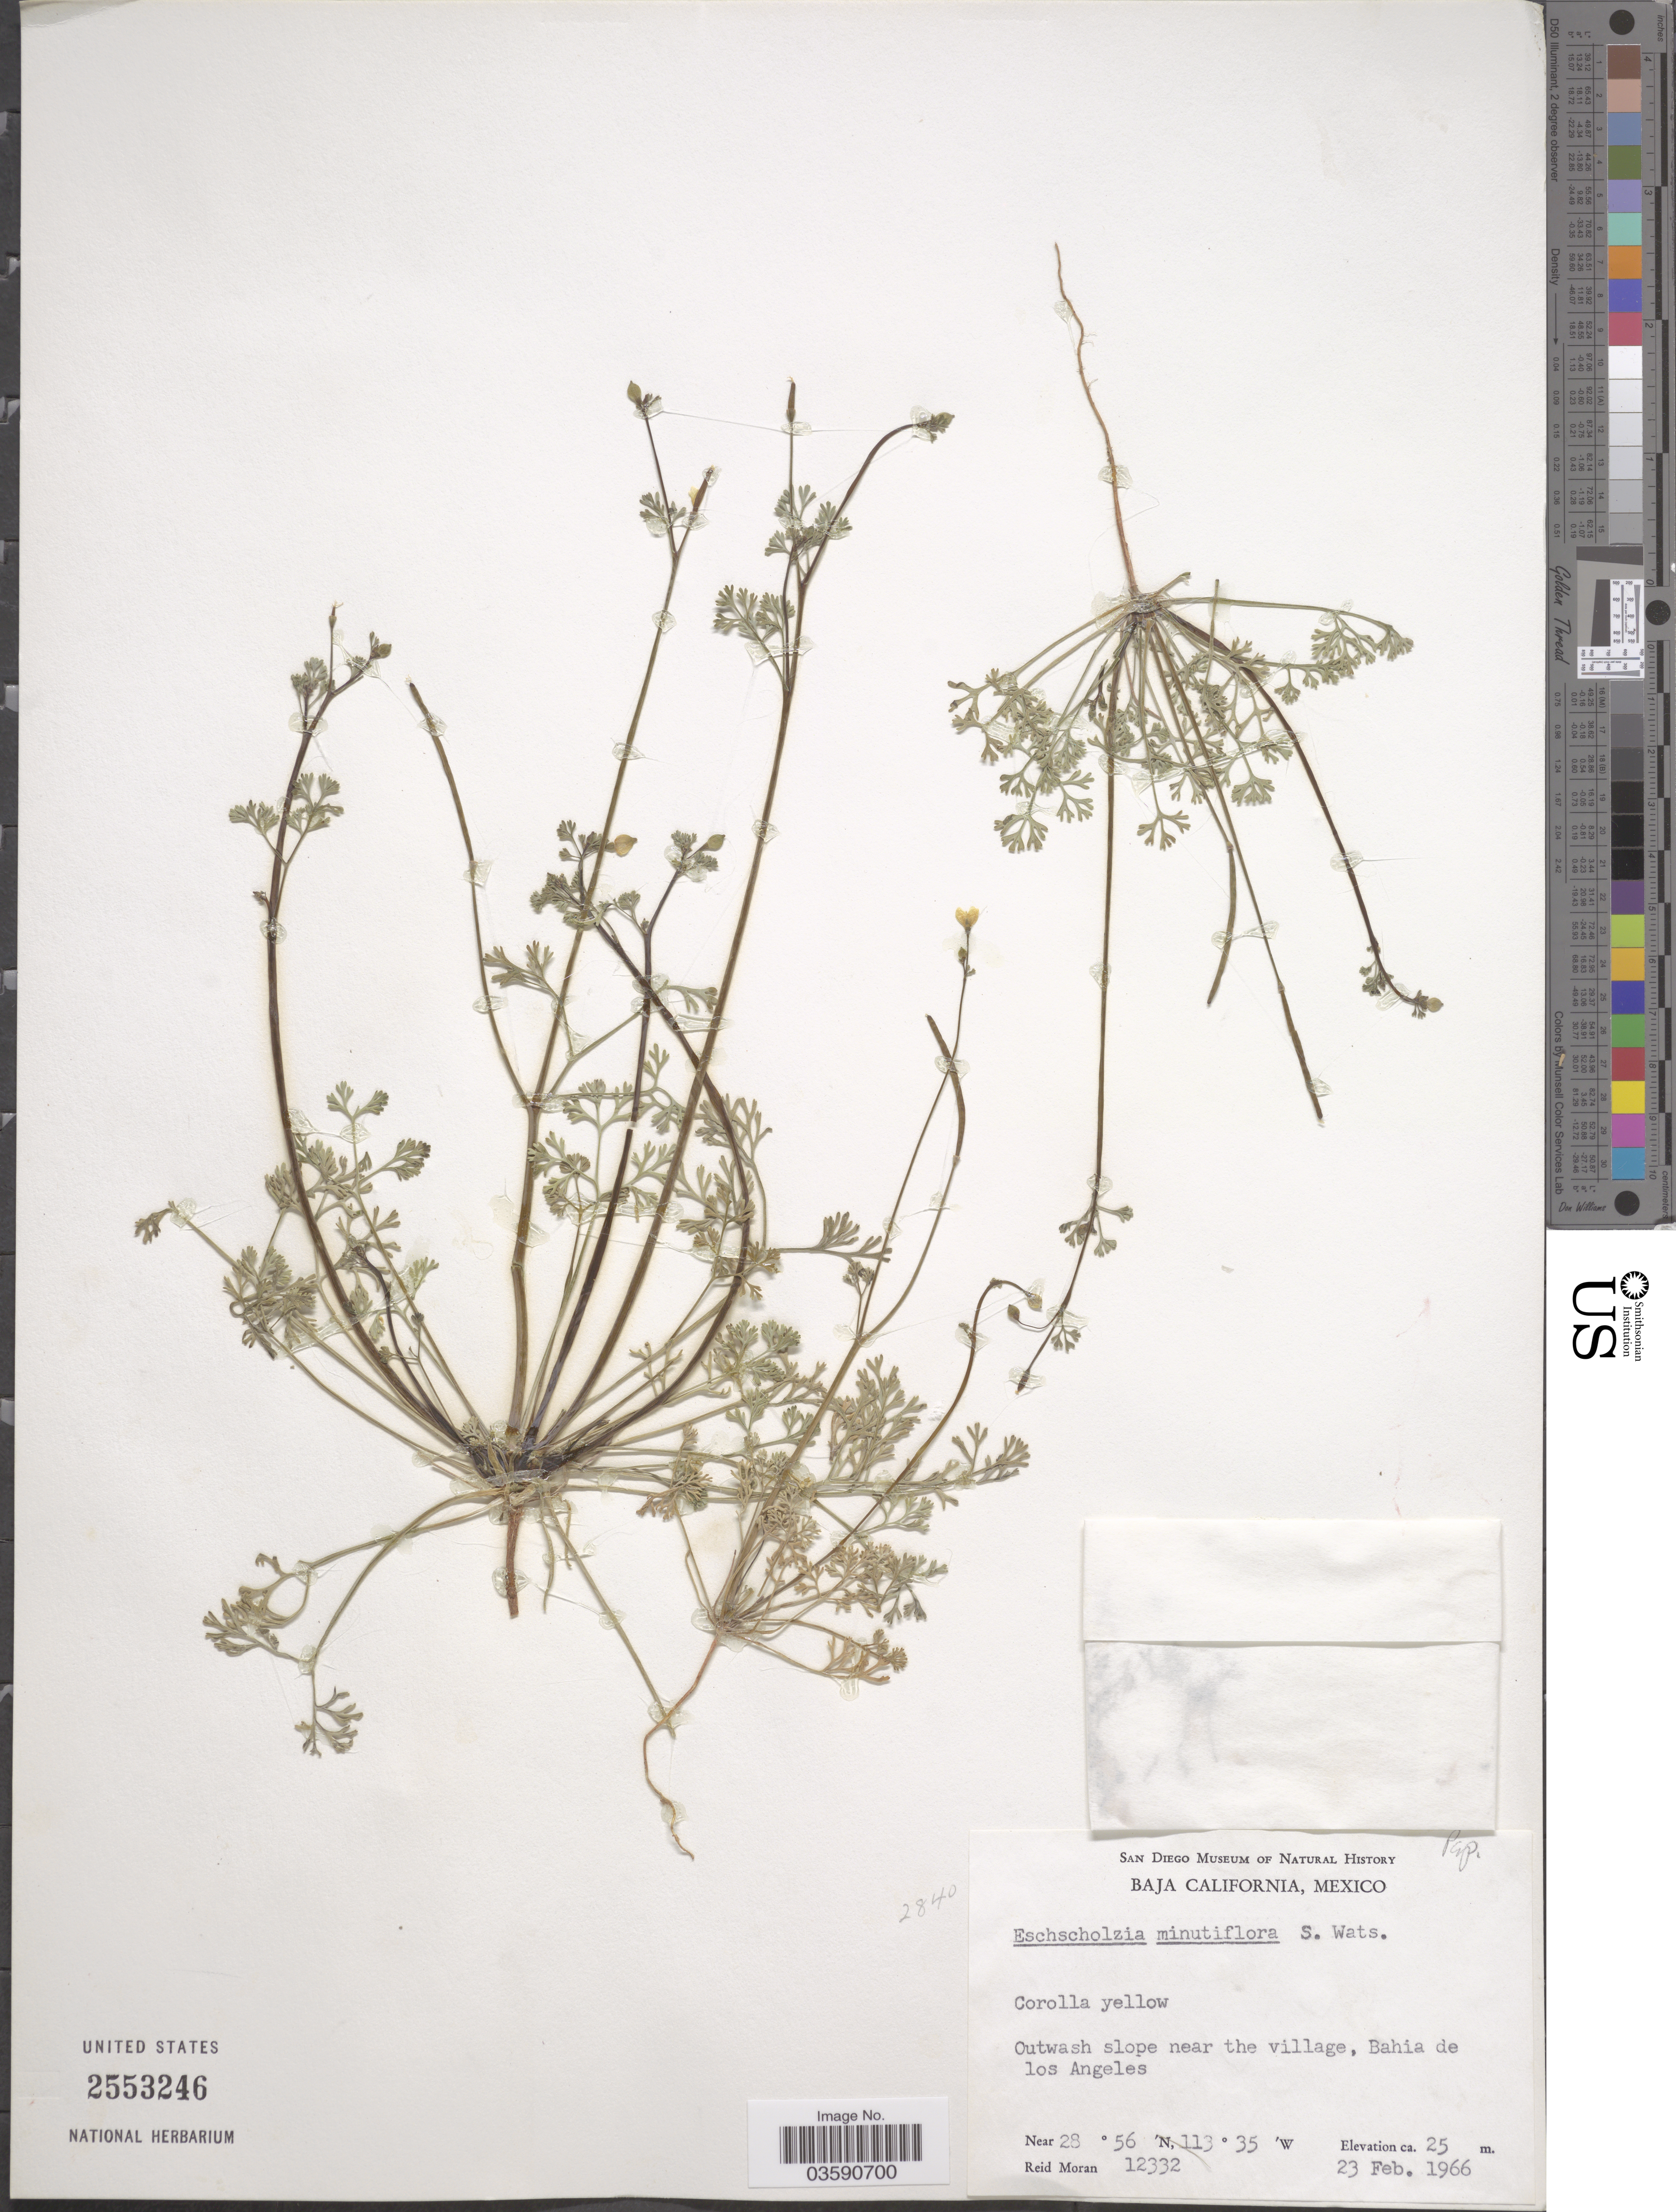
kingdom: Plantae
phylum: Tracheophyta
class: Magnoliopsida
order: Ranunculales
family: Papaveraceae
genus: Eschscholzia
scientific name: Eschscholzia minutiflora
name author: S. Watson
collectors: R. V. Moran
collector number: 12332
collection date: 1966-02-23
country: Mexico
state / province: Baja California Norte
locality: Outwash slope near the village, Bahia de los Angeles.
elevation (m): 25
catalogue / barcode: US 2553246